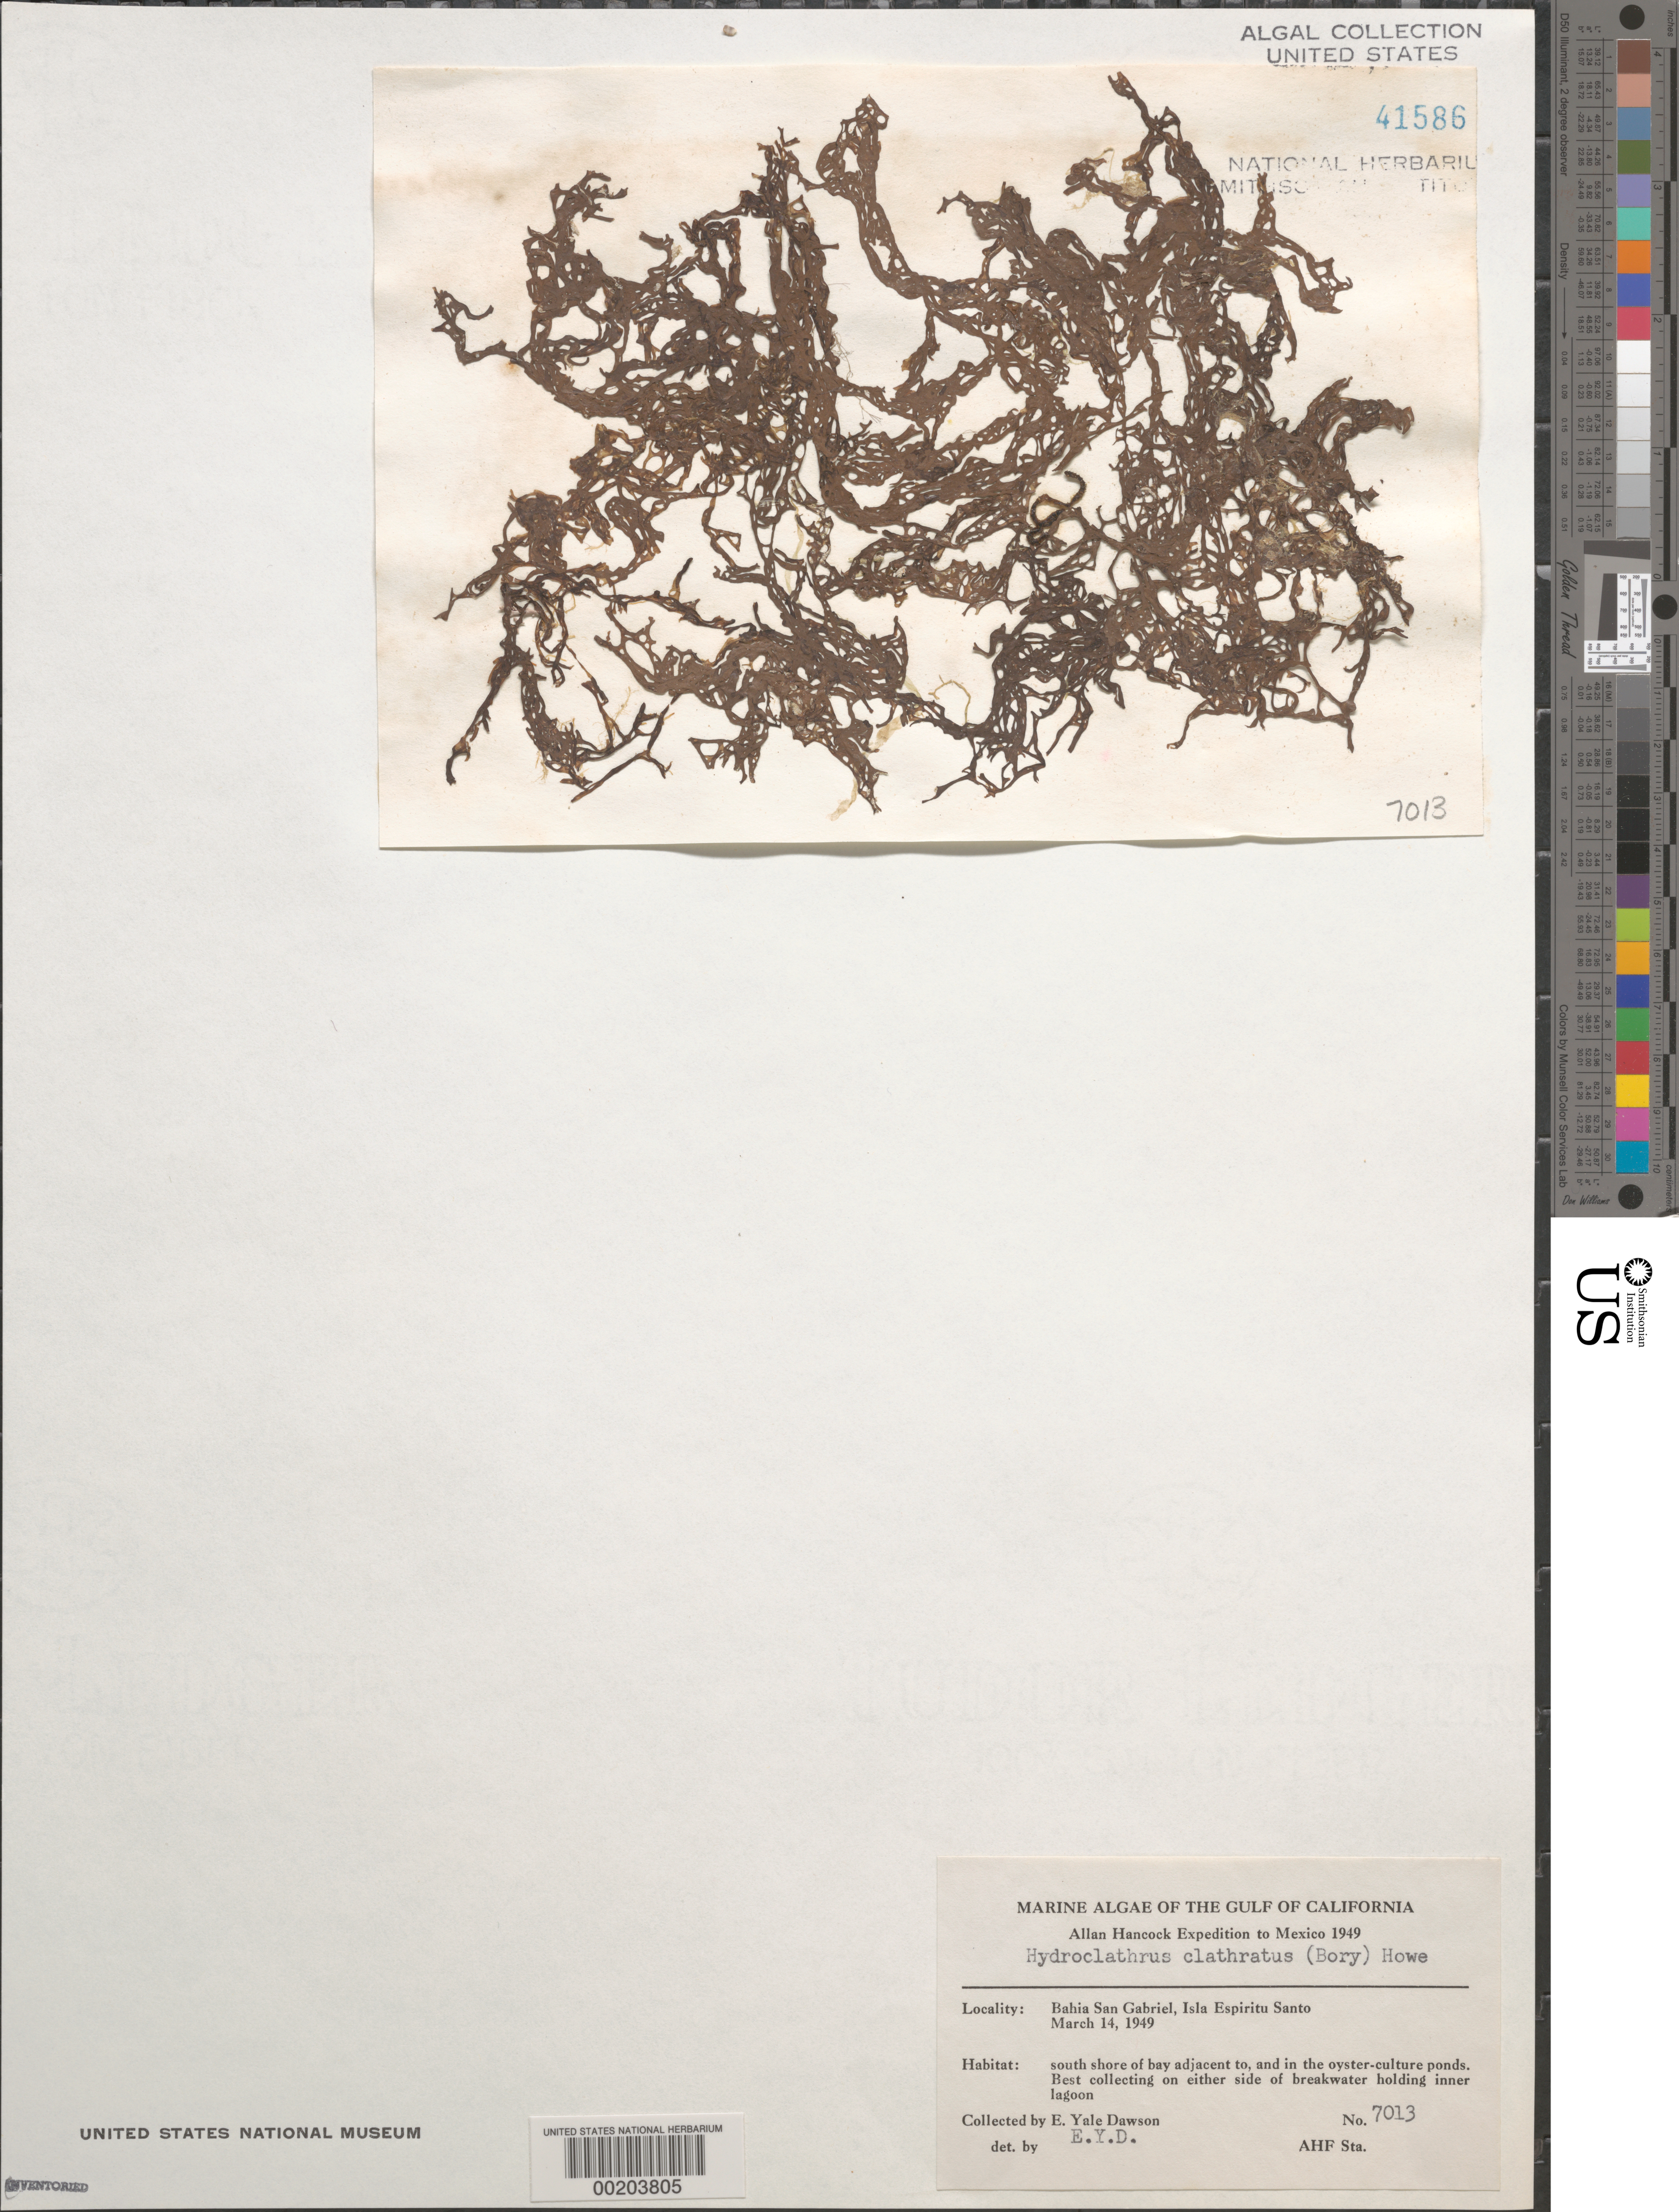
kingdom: Chromista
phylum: Ochrophyta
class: Phaeophyceae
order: Scytosiphonales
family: Scytosiphonaceae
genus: Hydroclathrus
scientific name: Hydroclathrus clathratus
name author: (C. Agardh) M. Howe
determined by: Dawson, E. Y.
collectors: E. Y. Dawson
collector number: EYD 7013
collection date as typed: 14 Mar 1949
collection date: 1949-03-14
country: Mexico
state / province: Baja California Sur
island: Isla Espiritu Santo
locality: Bahia San Gabriel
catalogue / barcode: US 41586